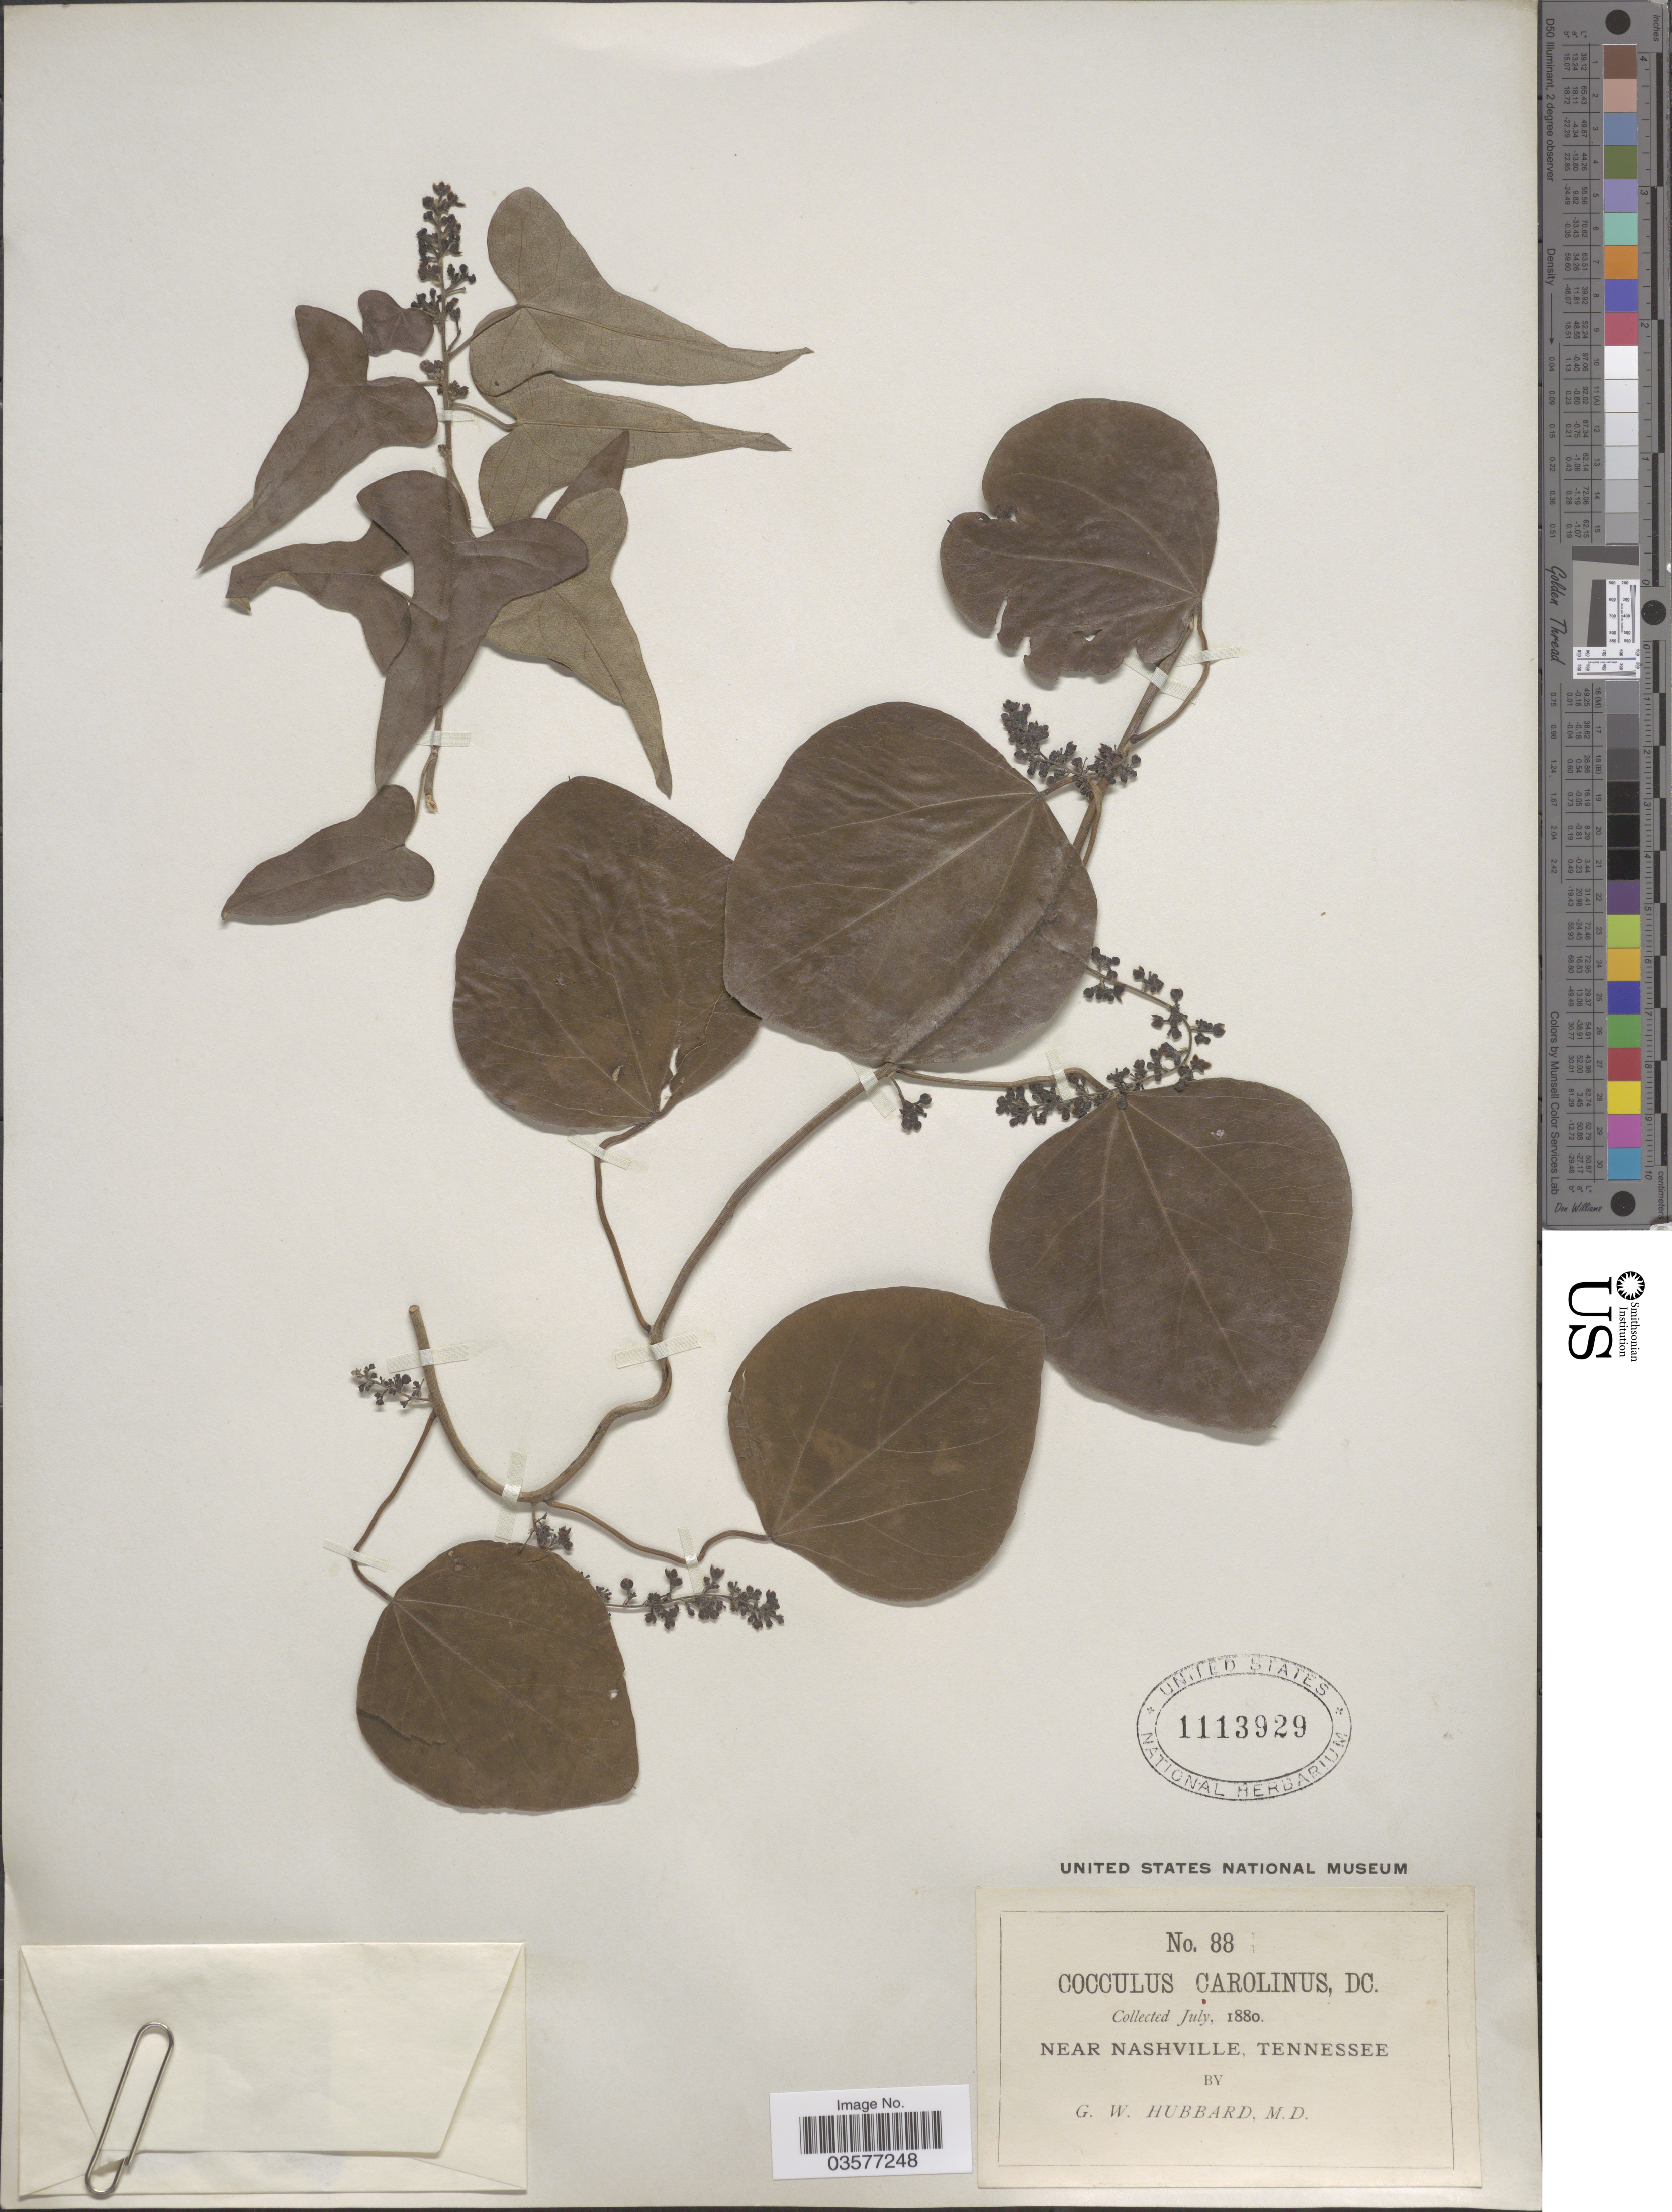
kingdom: Plantae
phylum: Tracheophyta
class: Magnoliopsida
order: Ranunculales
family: Menispermaceae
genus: Cocculus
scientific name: Cocculus carolinus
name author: (L.) DC.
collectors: G. W. Hubbard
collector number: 88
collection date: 1880-07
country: United States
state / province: Tennessee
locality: Near Nashville.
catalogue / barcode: US 1113929